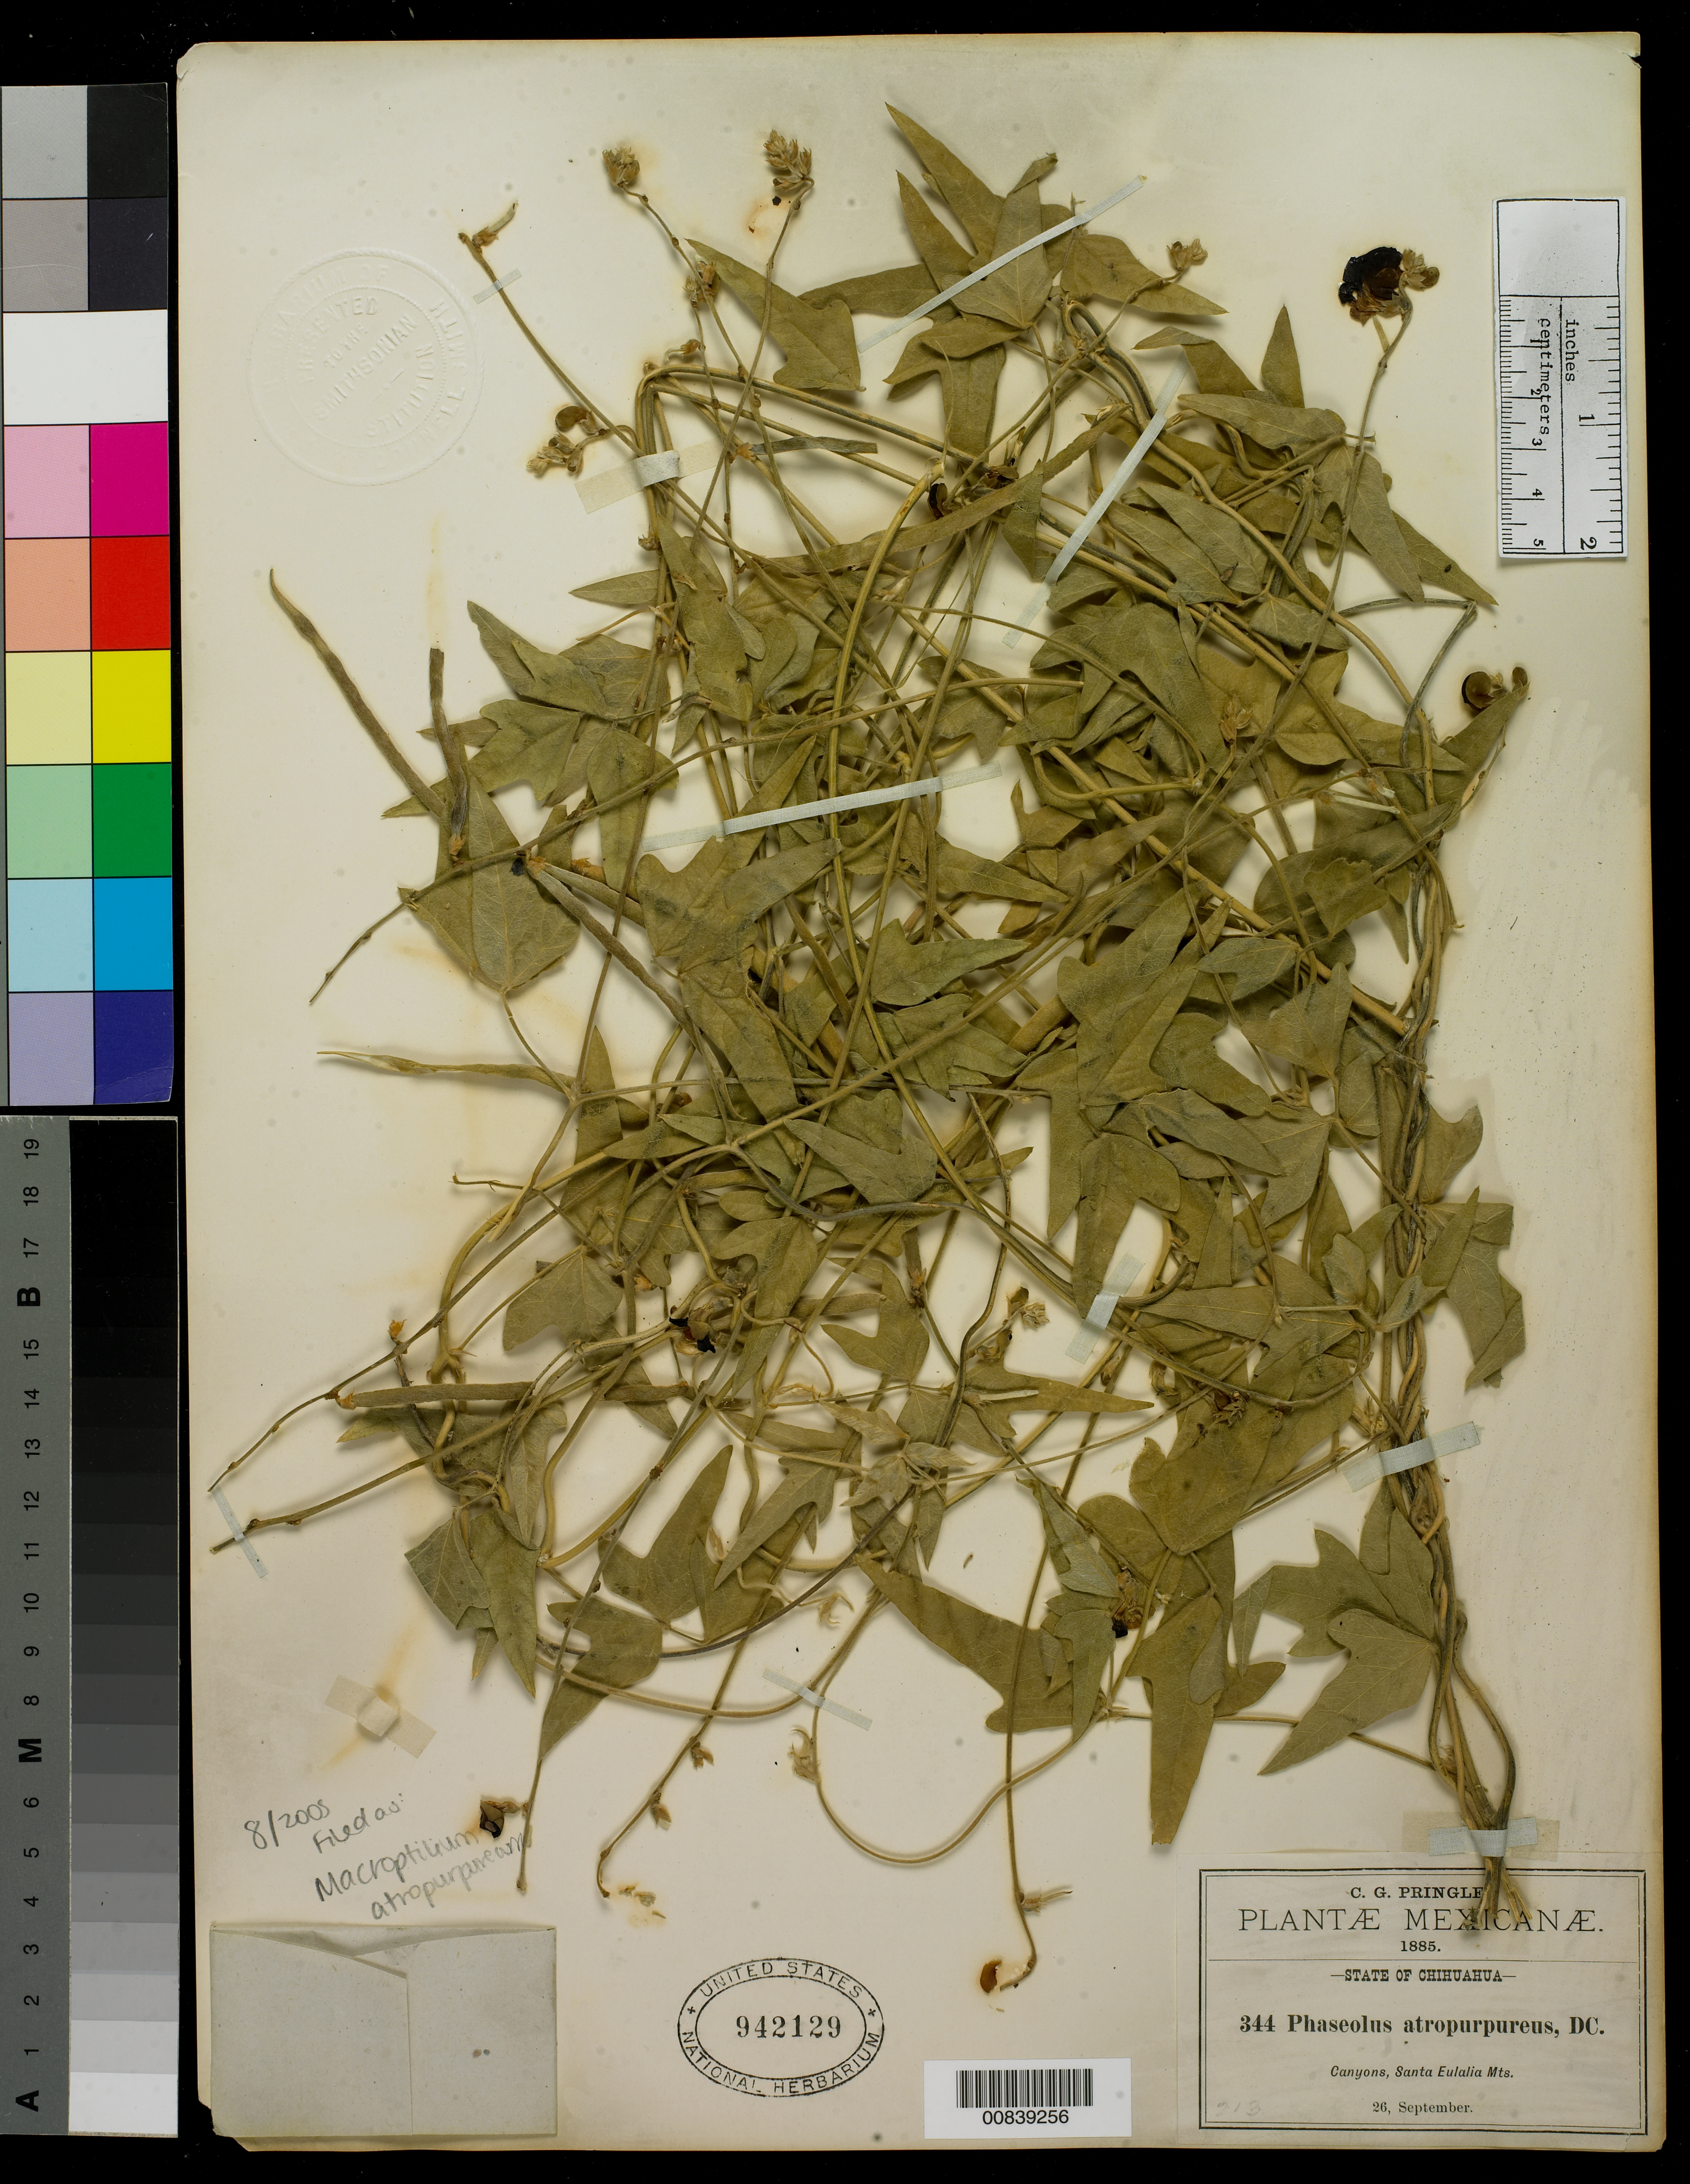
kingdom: Plantae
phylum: Tracheophyta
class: Magnoliopsida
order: Fabales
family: Fabaceae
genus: Macroptilium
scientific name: Macroptilium atropurpureum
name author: (DC.) Urb.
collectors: C. G. Pringle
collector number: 344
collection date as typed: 26 Sep 1885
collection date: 1885-09-26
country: Mexico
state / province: Chihuahua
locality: Canyons, Santa Eulalia Mts., Chihuahua.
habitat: Canyons.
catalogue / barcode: US 942129